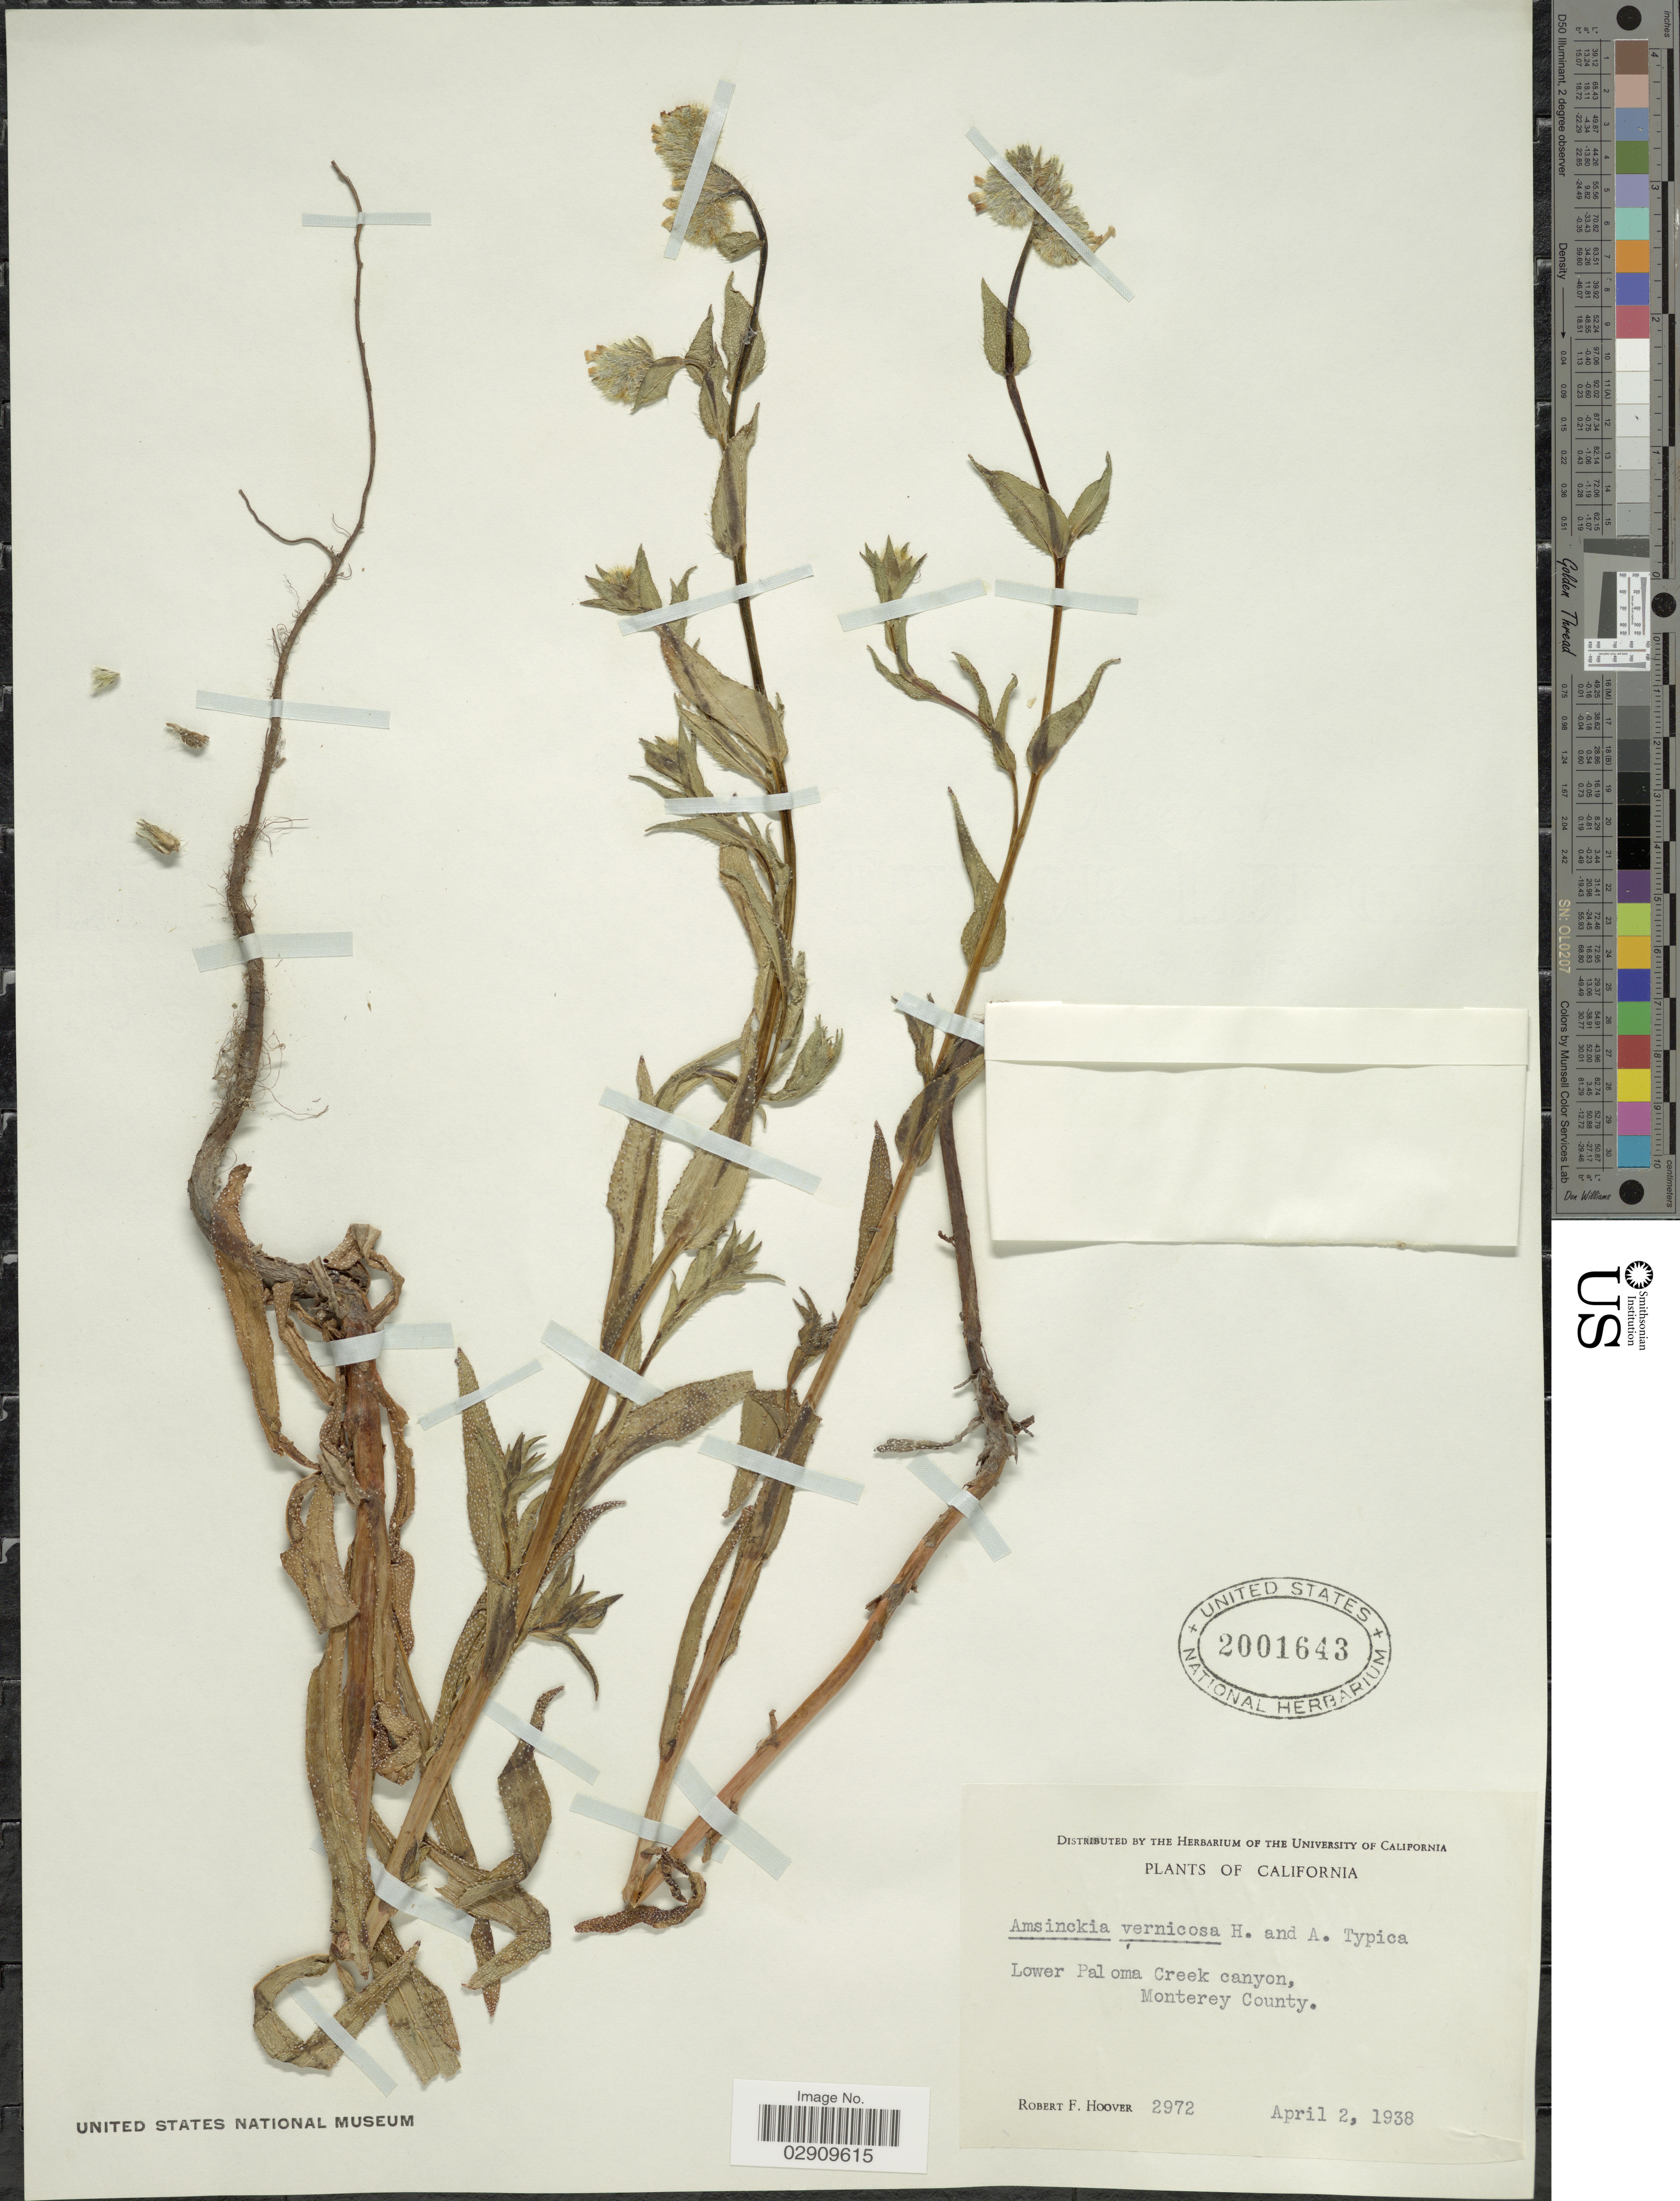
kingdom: Plantae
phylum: Tracheophyta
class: Magnoliopsida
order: Boraginales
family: Boraginaceae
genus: Amsinckia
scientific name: Amsinckia vernicosa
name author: Hook. & Arn.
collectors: R. F. Hoover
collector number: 2972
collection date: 1938-04-02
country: United States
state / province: California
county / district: Monterey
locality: Lower Paloma Creek canyon, Monterey County.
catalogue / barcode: US 2001643